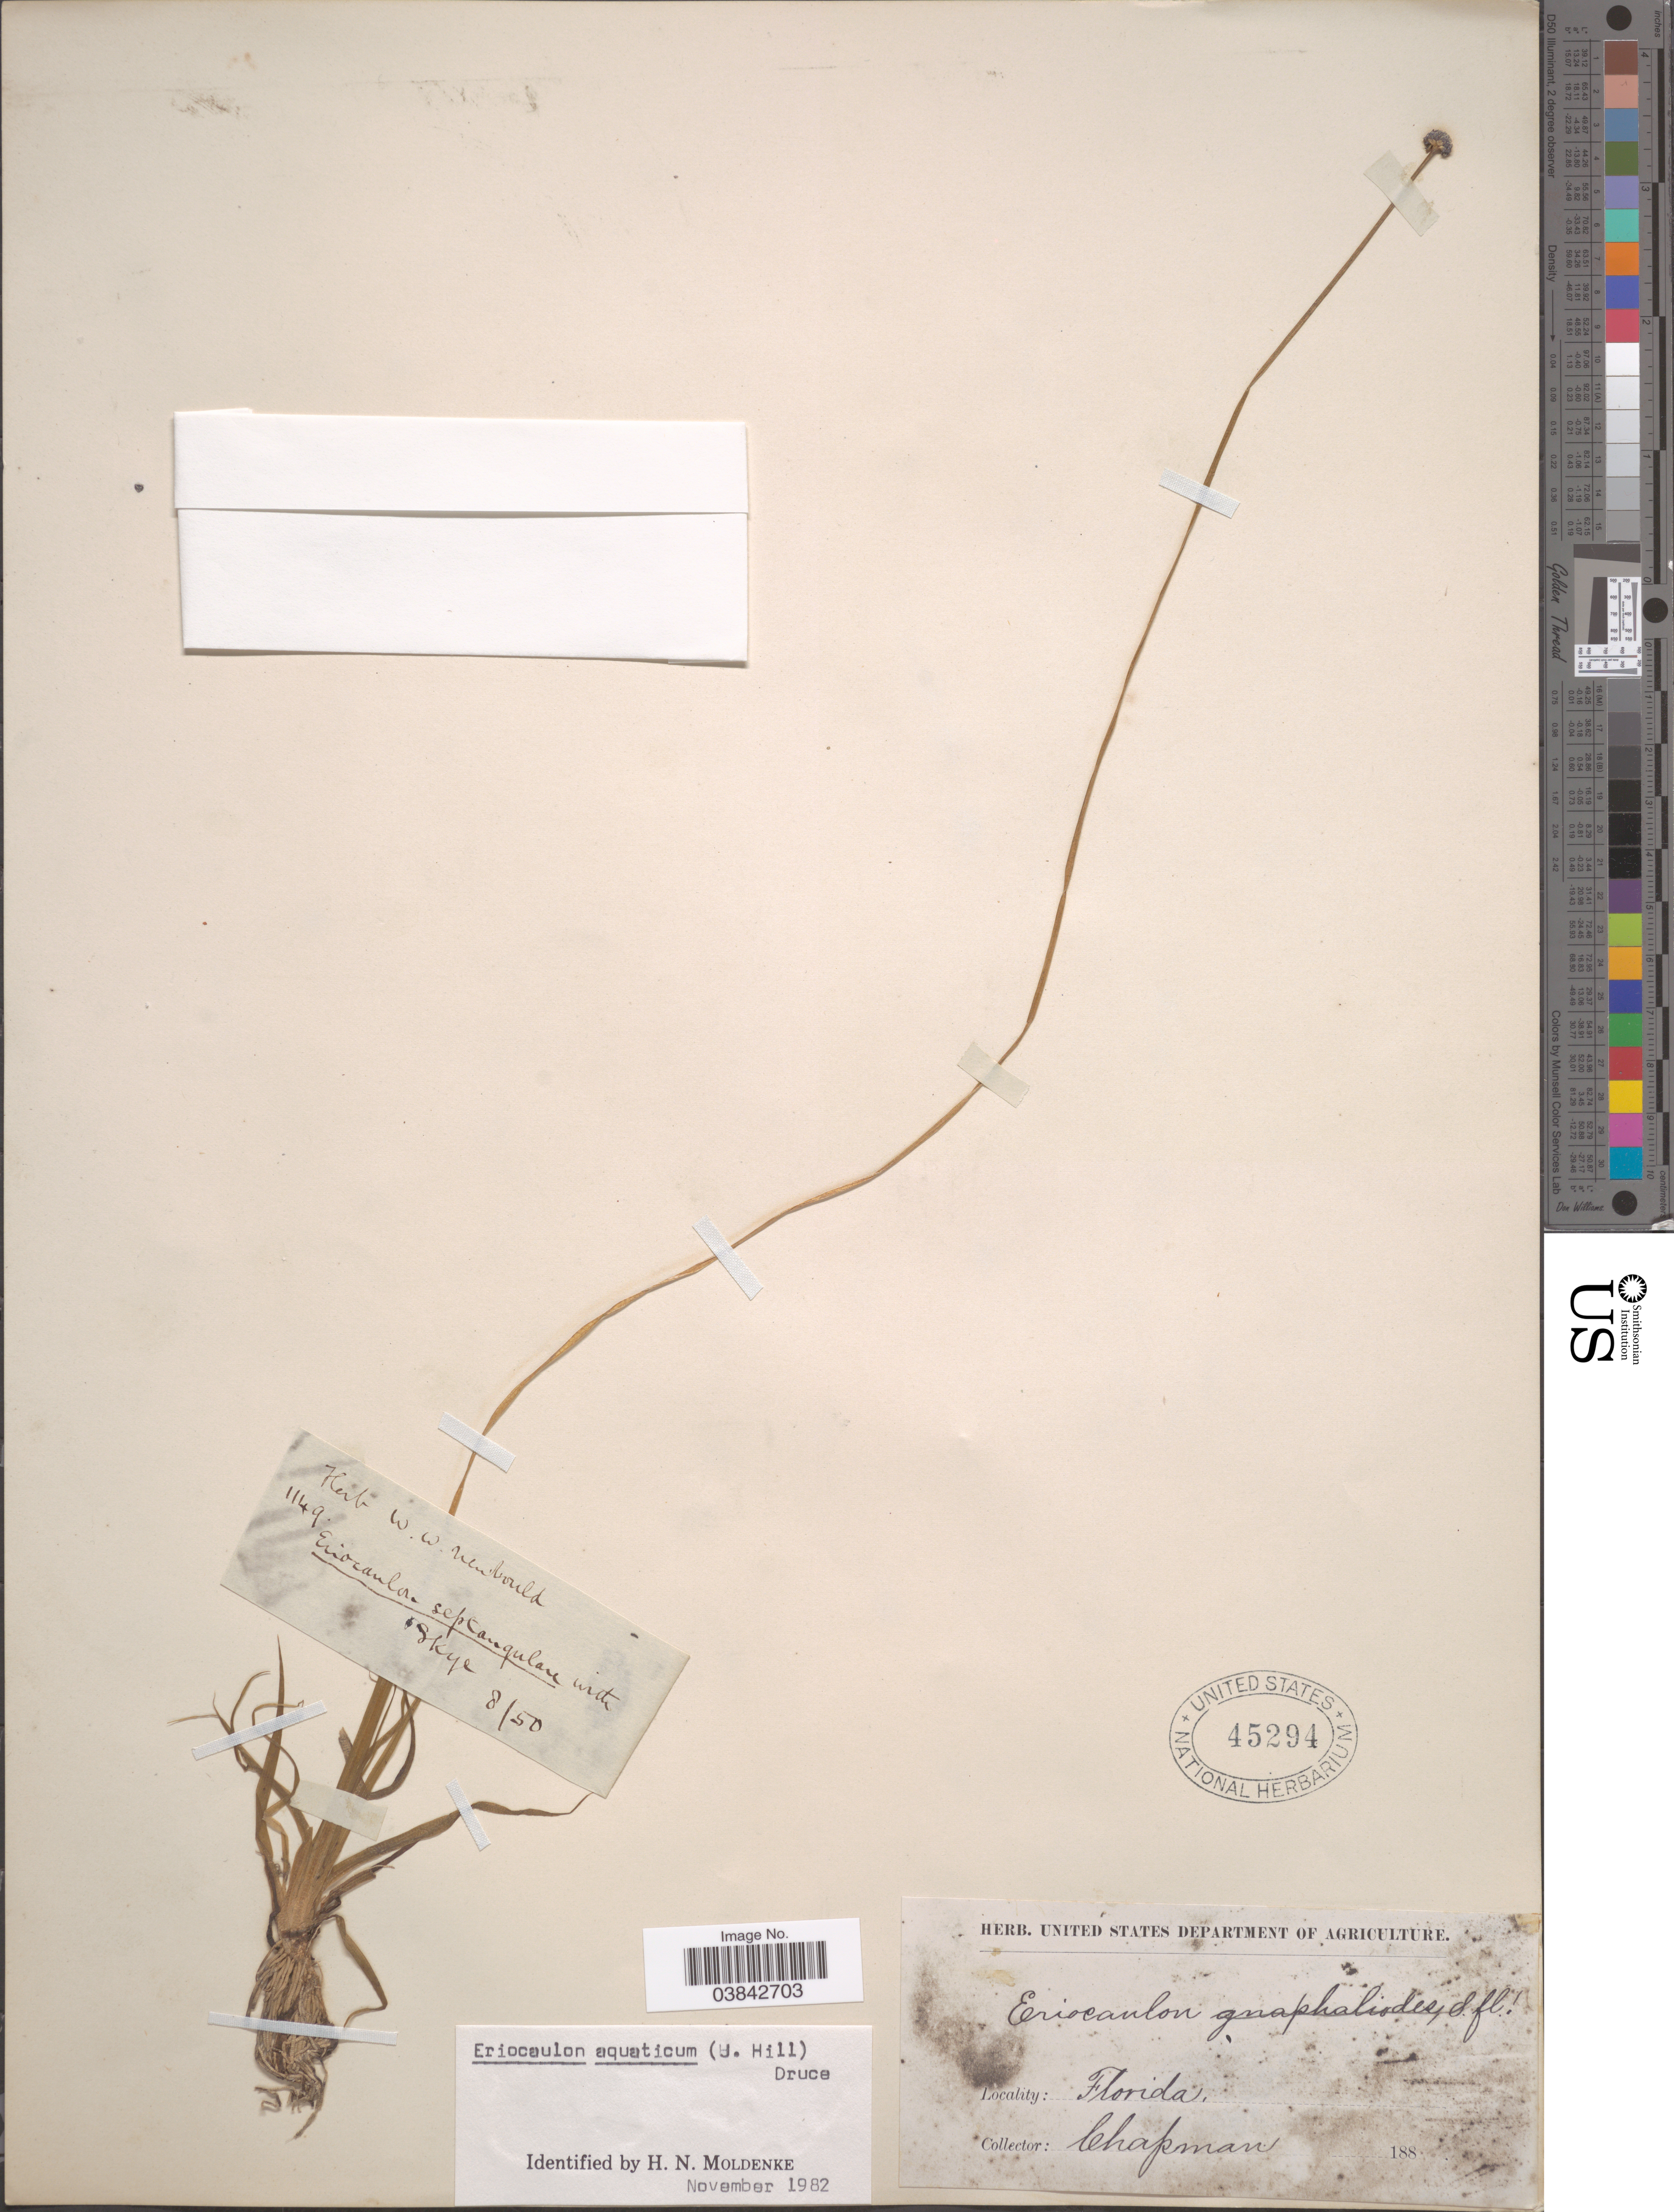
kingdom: Plantae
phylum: Tracheophyta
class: Liliopsida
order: Poales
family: Eriocaulaceae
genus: Eriocaulon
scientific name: Eriocaulon aquaticum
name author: (Hill) Druce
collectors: A. Chapman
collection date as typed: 188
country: United States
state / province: Florida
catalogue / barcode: US 45294